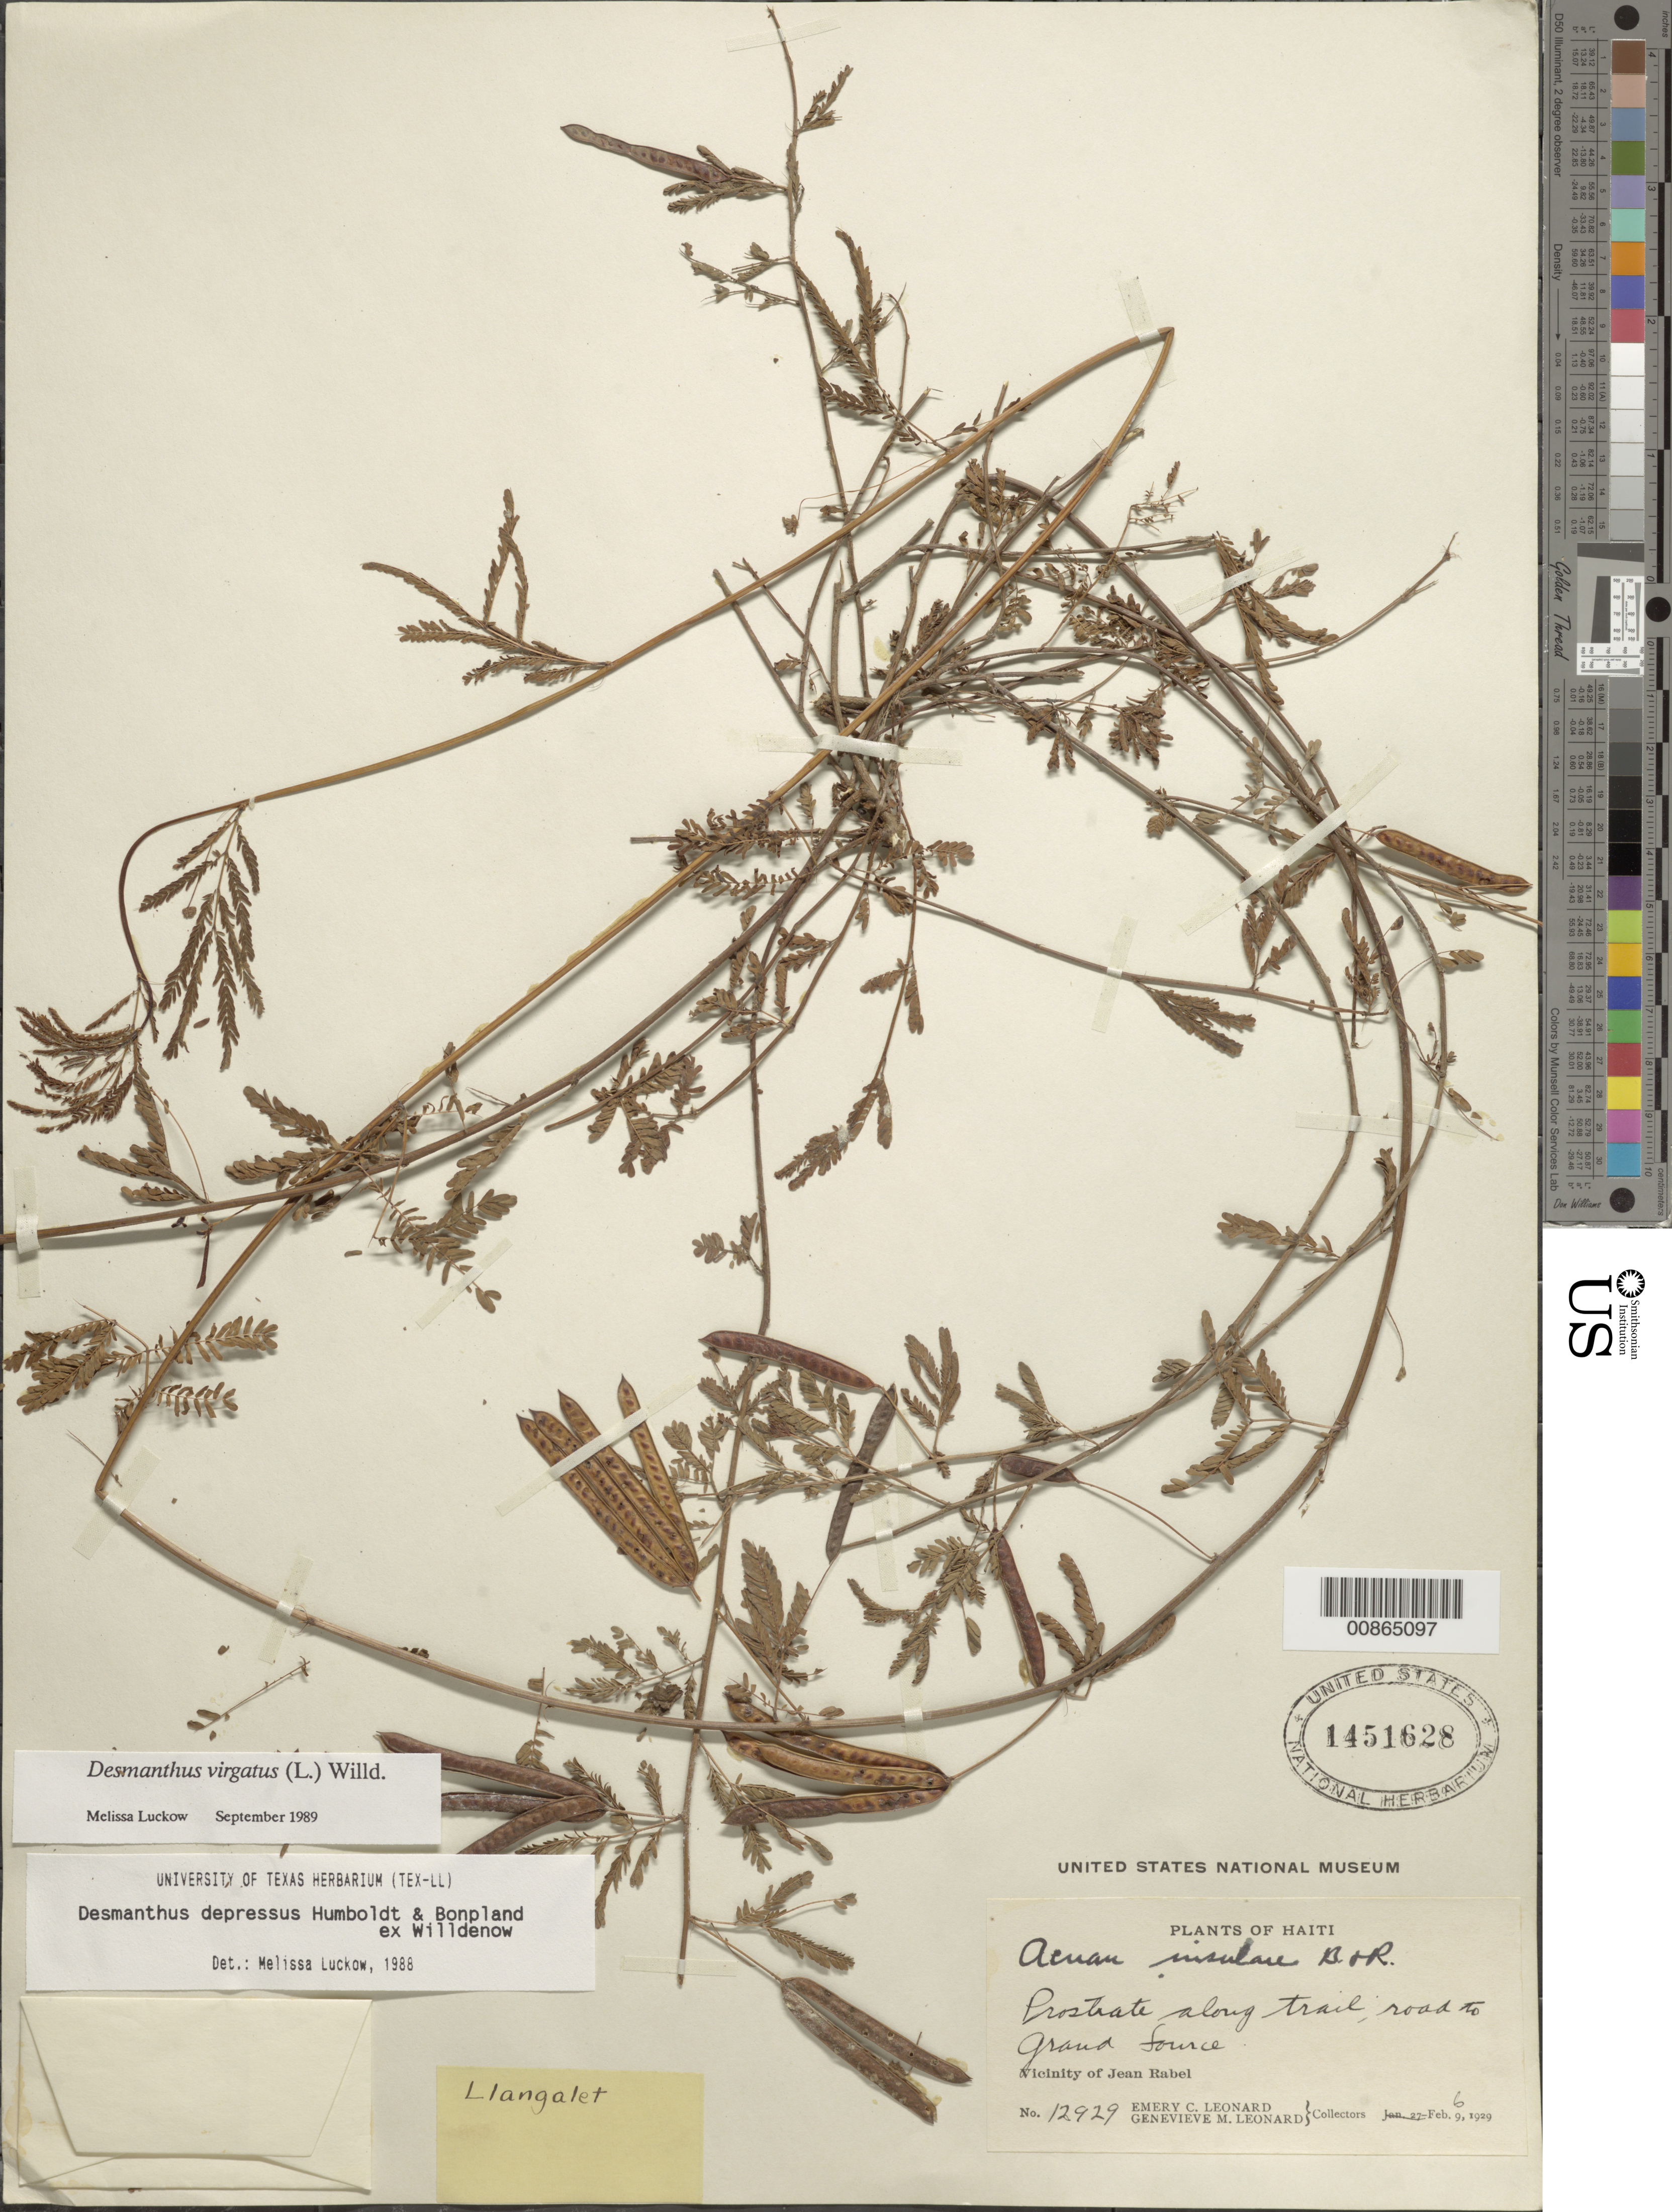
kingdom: Plantae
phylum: Tracheophyta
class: Magnoliopsida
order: Fabales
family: Fabaceae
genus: Desmanthus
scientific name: Desmanthus virgatus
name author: (L.) Willd.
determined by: Luckow, M. A.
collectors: E. C. Leonard & G. M. Leonard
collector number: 12929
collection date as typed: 06 Feb 1929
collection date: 1929-02-06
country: Haiti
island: Hispaniola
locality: Vicinity of Jean Rabel; road to Grand Source.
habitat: Prostrate along trail.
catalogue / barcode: US 1451628